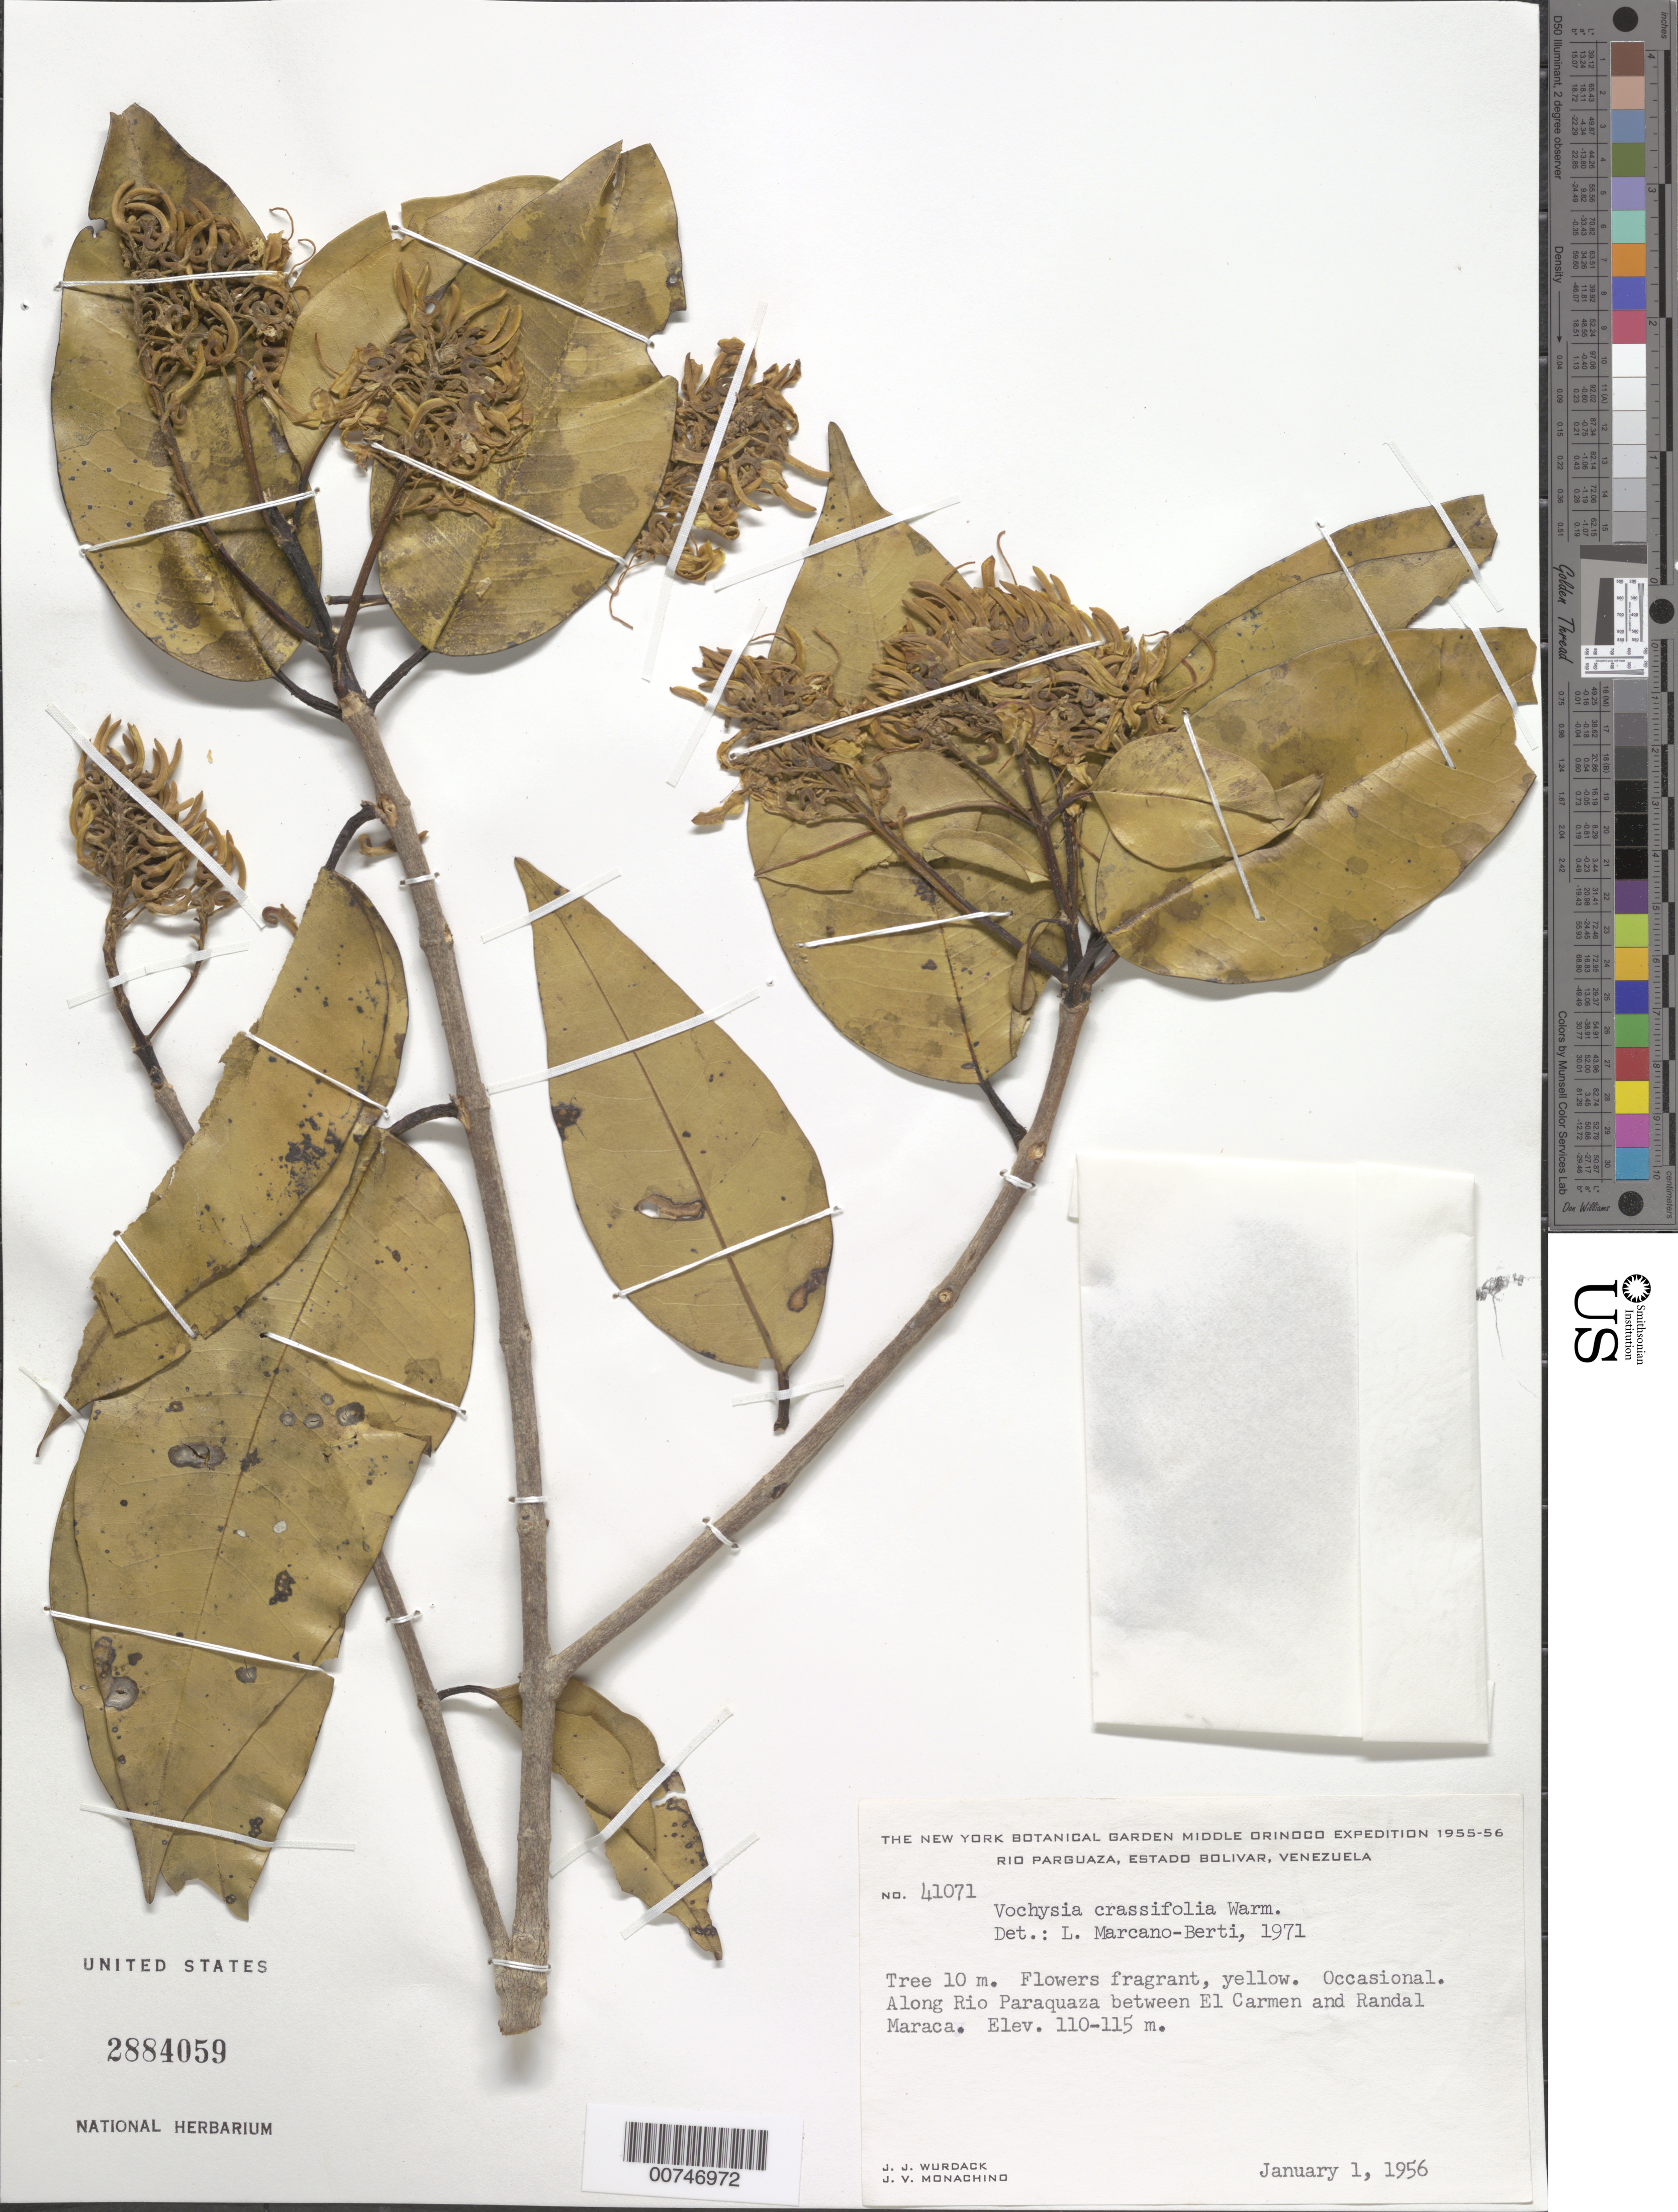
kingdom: Plantae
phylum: Tracheophyta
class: Magnoliopsida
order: Myrtales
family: Vochysiaceae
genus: Vochysia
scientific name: Vochysia crassifolia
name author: Warm.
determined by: Marcano-Berti, L.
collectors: J. J. Wurdack & J. V. Monachino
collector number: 41071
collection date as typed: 1-Jan-56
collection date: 1956-01-01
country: Venezuela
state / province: Bolívar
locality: Río Parguaza, between El Carmen and Raudal Maraca, 50-100 km from river mouth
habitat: Along river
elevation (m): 110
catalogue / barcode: US 2884059